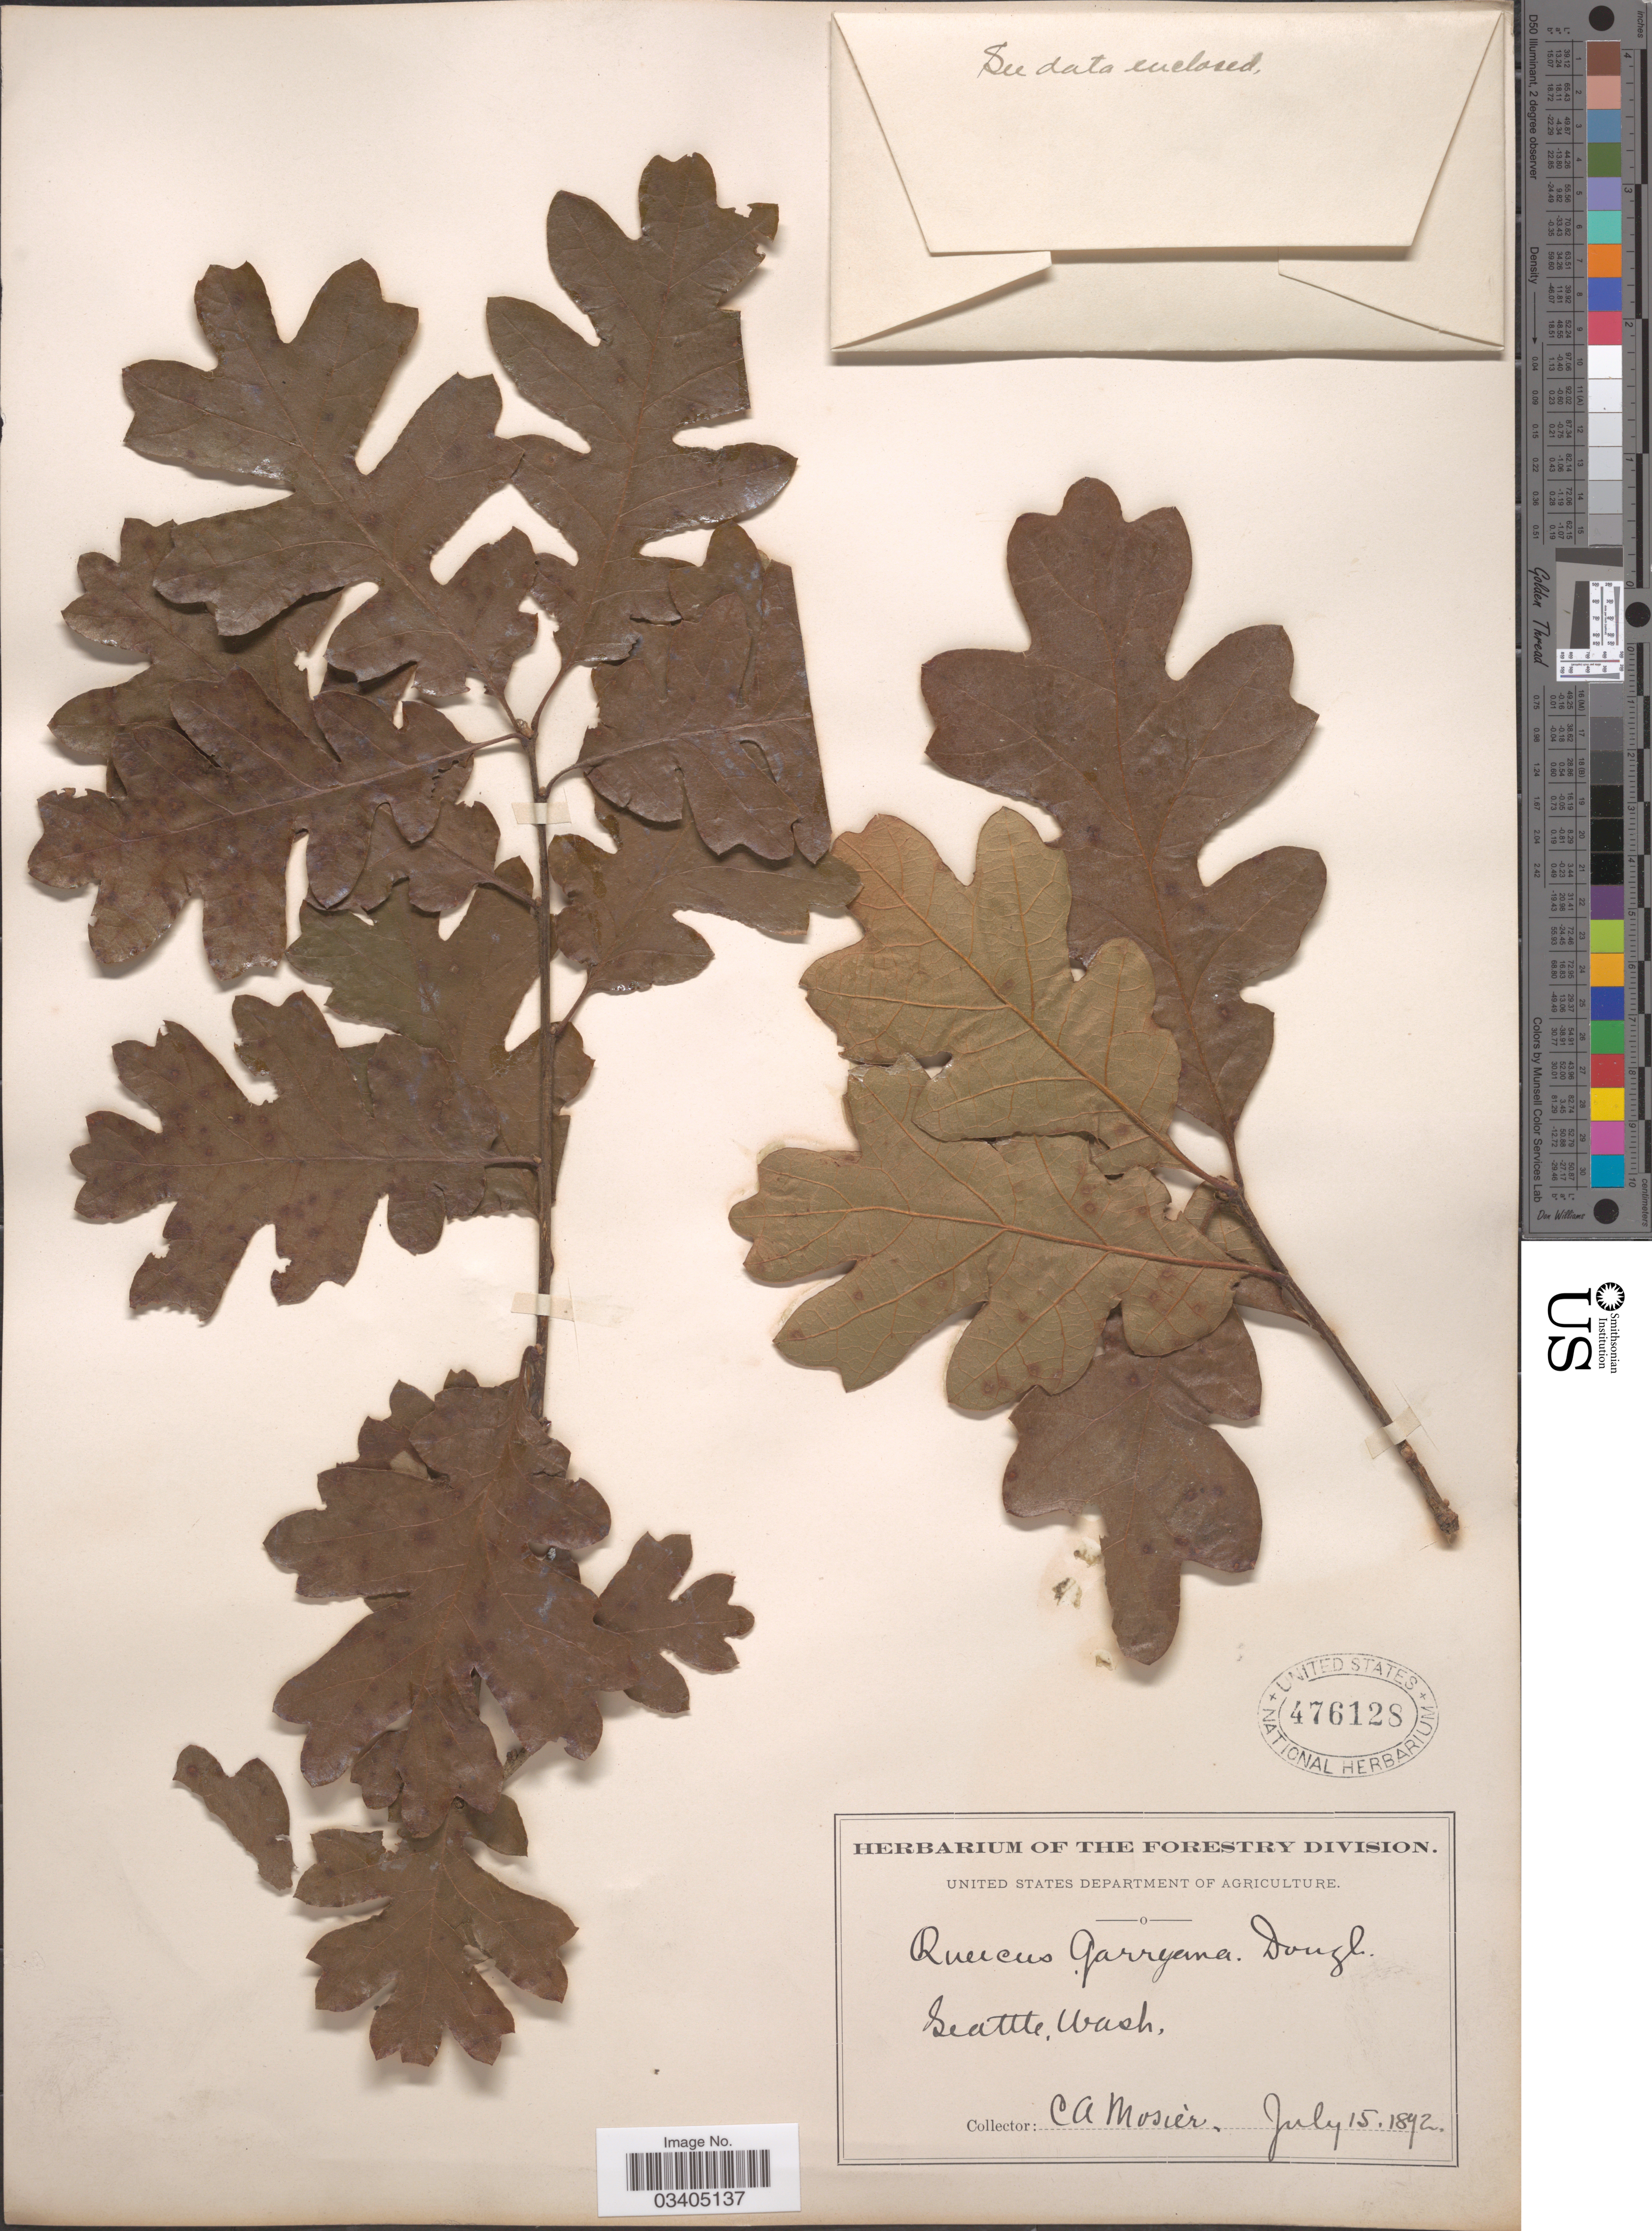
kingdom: Plantae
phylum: Tracheophyta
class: Magnoliopsida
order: Fagales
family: Fagaceae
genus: Quercus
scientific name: Quercus garryana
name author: Douglas ex Hook.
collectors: C. A. Mosier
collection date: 1892-07-15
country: United States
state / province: Washington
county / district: King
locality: Seattle.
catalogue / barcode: US 476128